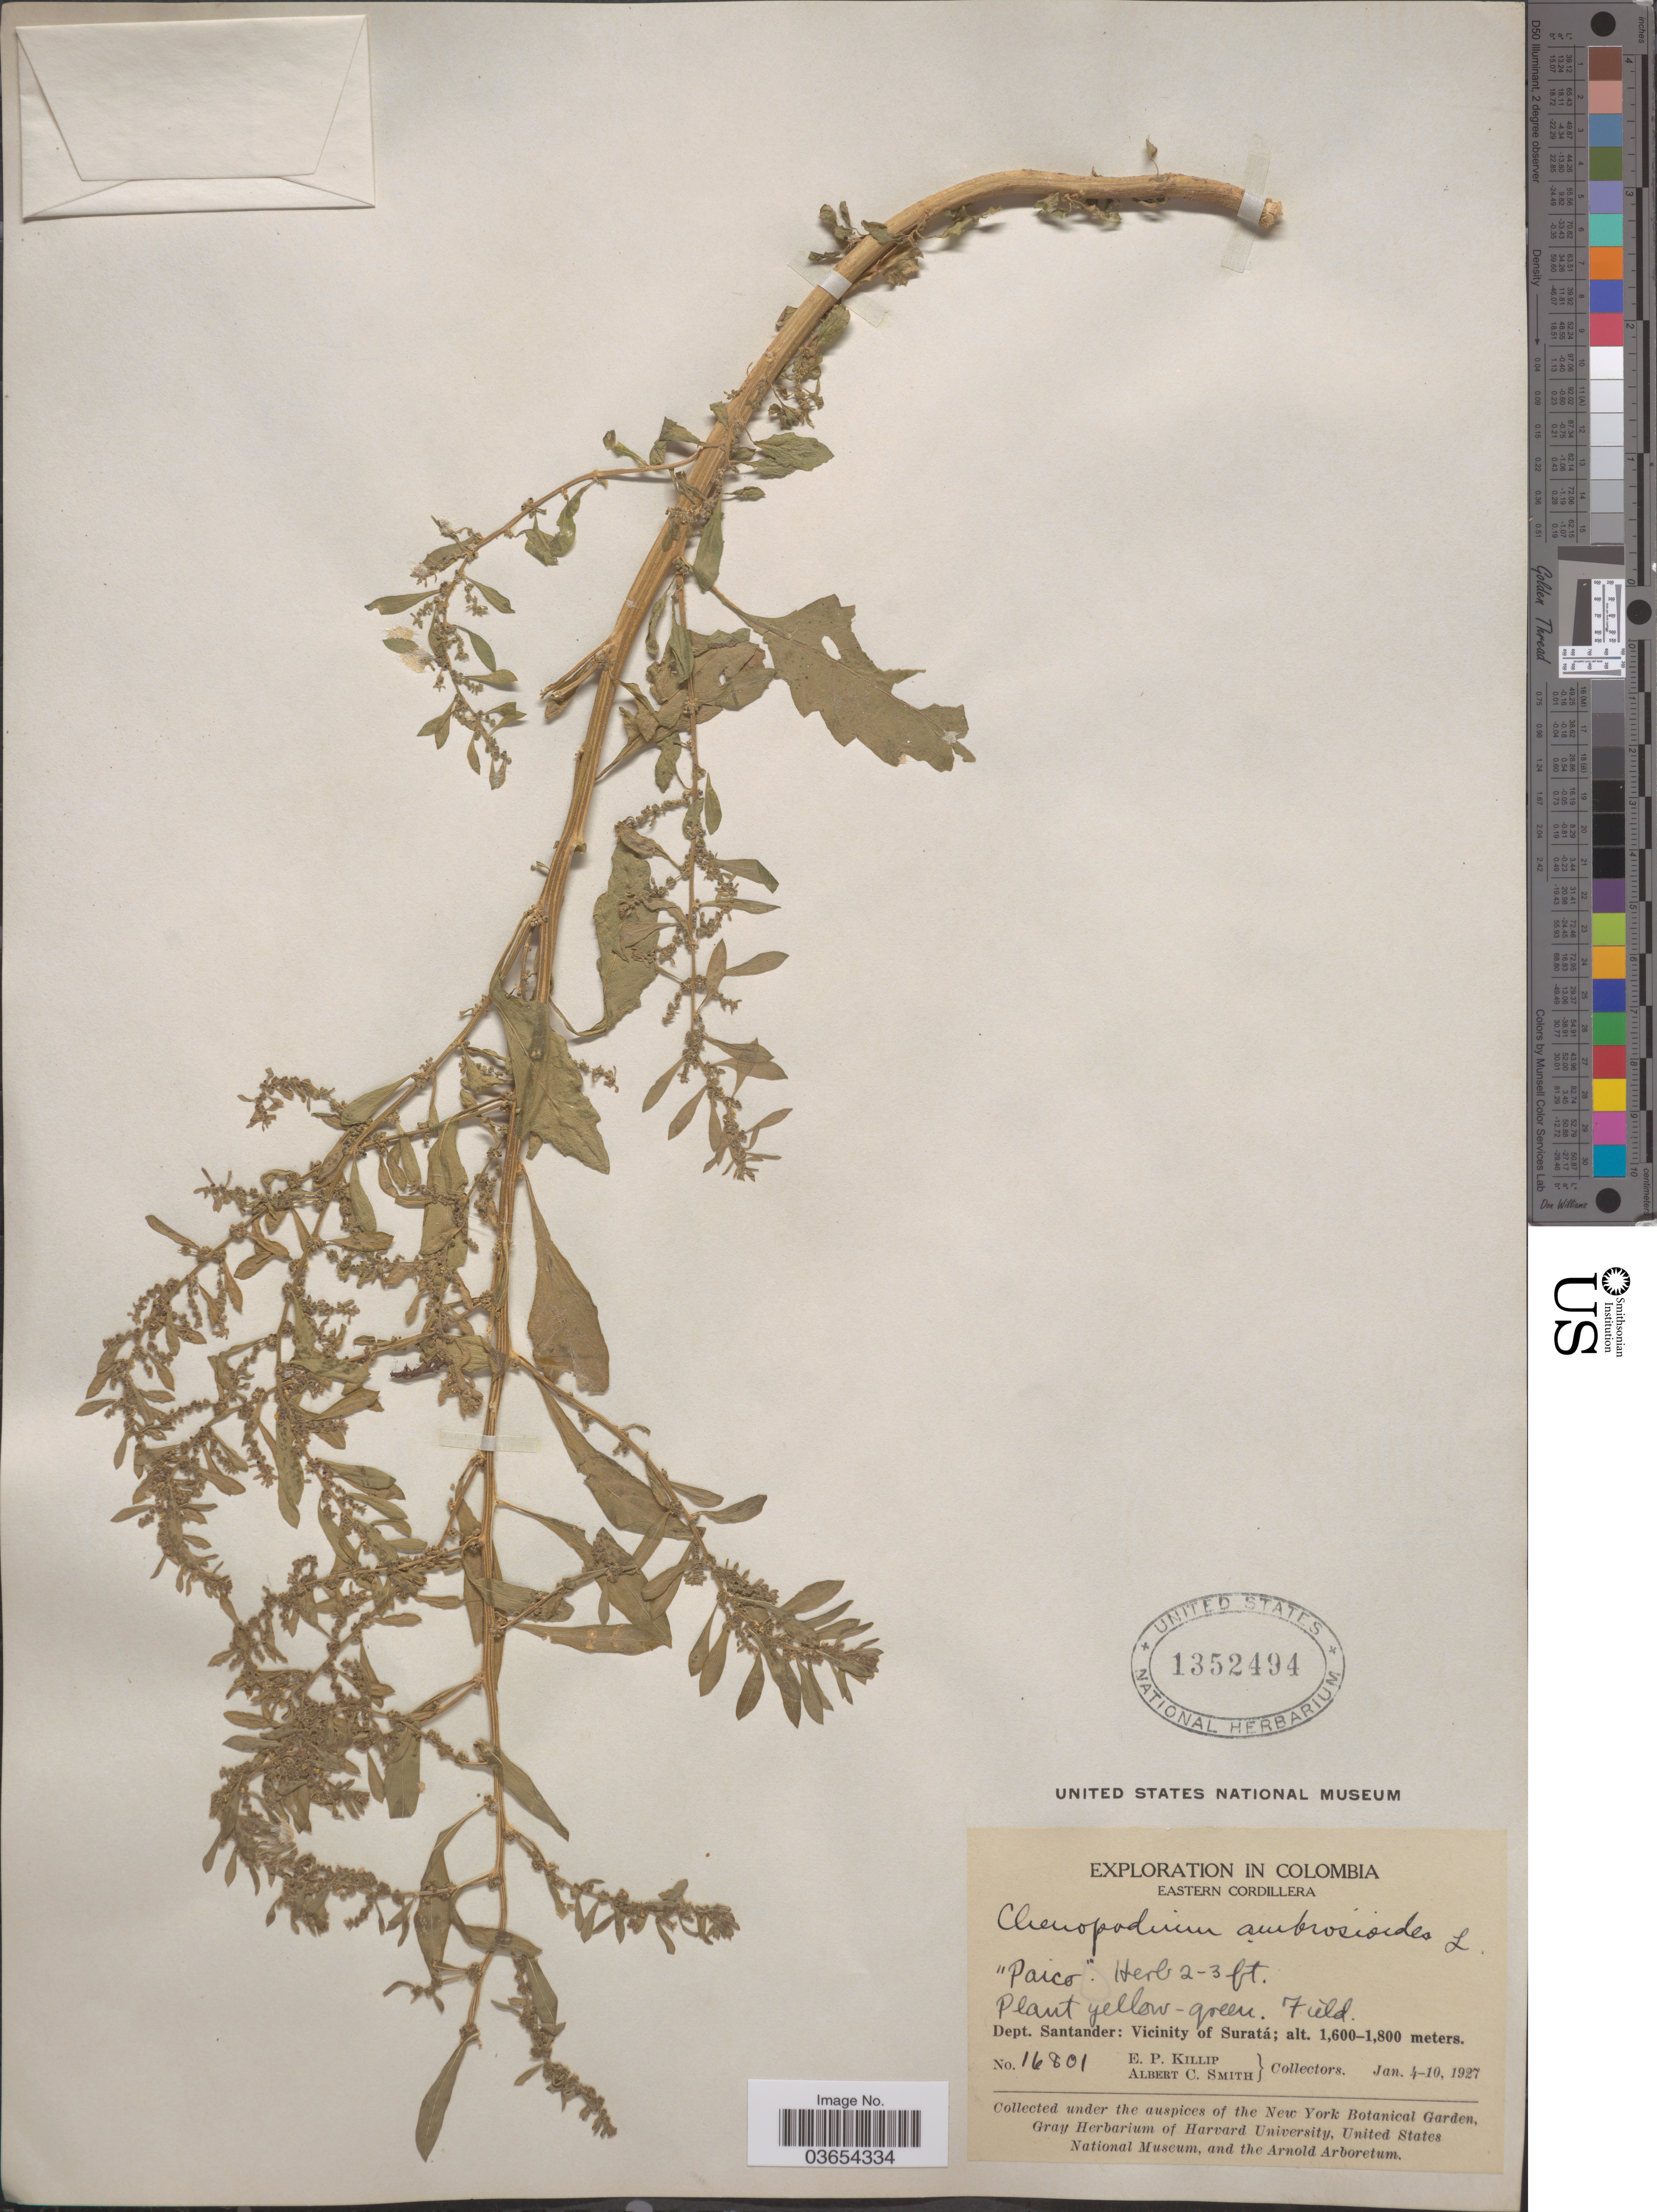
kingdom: Plantae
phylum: Tracheophyta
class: Magnoliopsida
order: Caryophyllales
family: Amaranthaceae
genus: Chenopodium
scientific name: Chenopodium ambrosioides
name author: L.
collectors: E. P. Killip & A. C. Smith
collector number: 16801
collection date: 1927-01-04/1927-01-10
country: Colombia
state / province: Santander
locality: Eastern Cordillera. Dept. Santander: Vicinity of Suratá.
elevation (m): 1600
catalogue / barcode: US 1352494